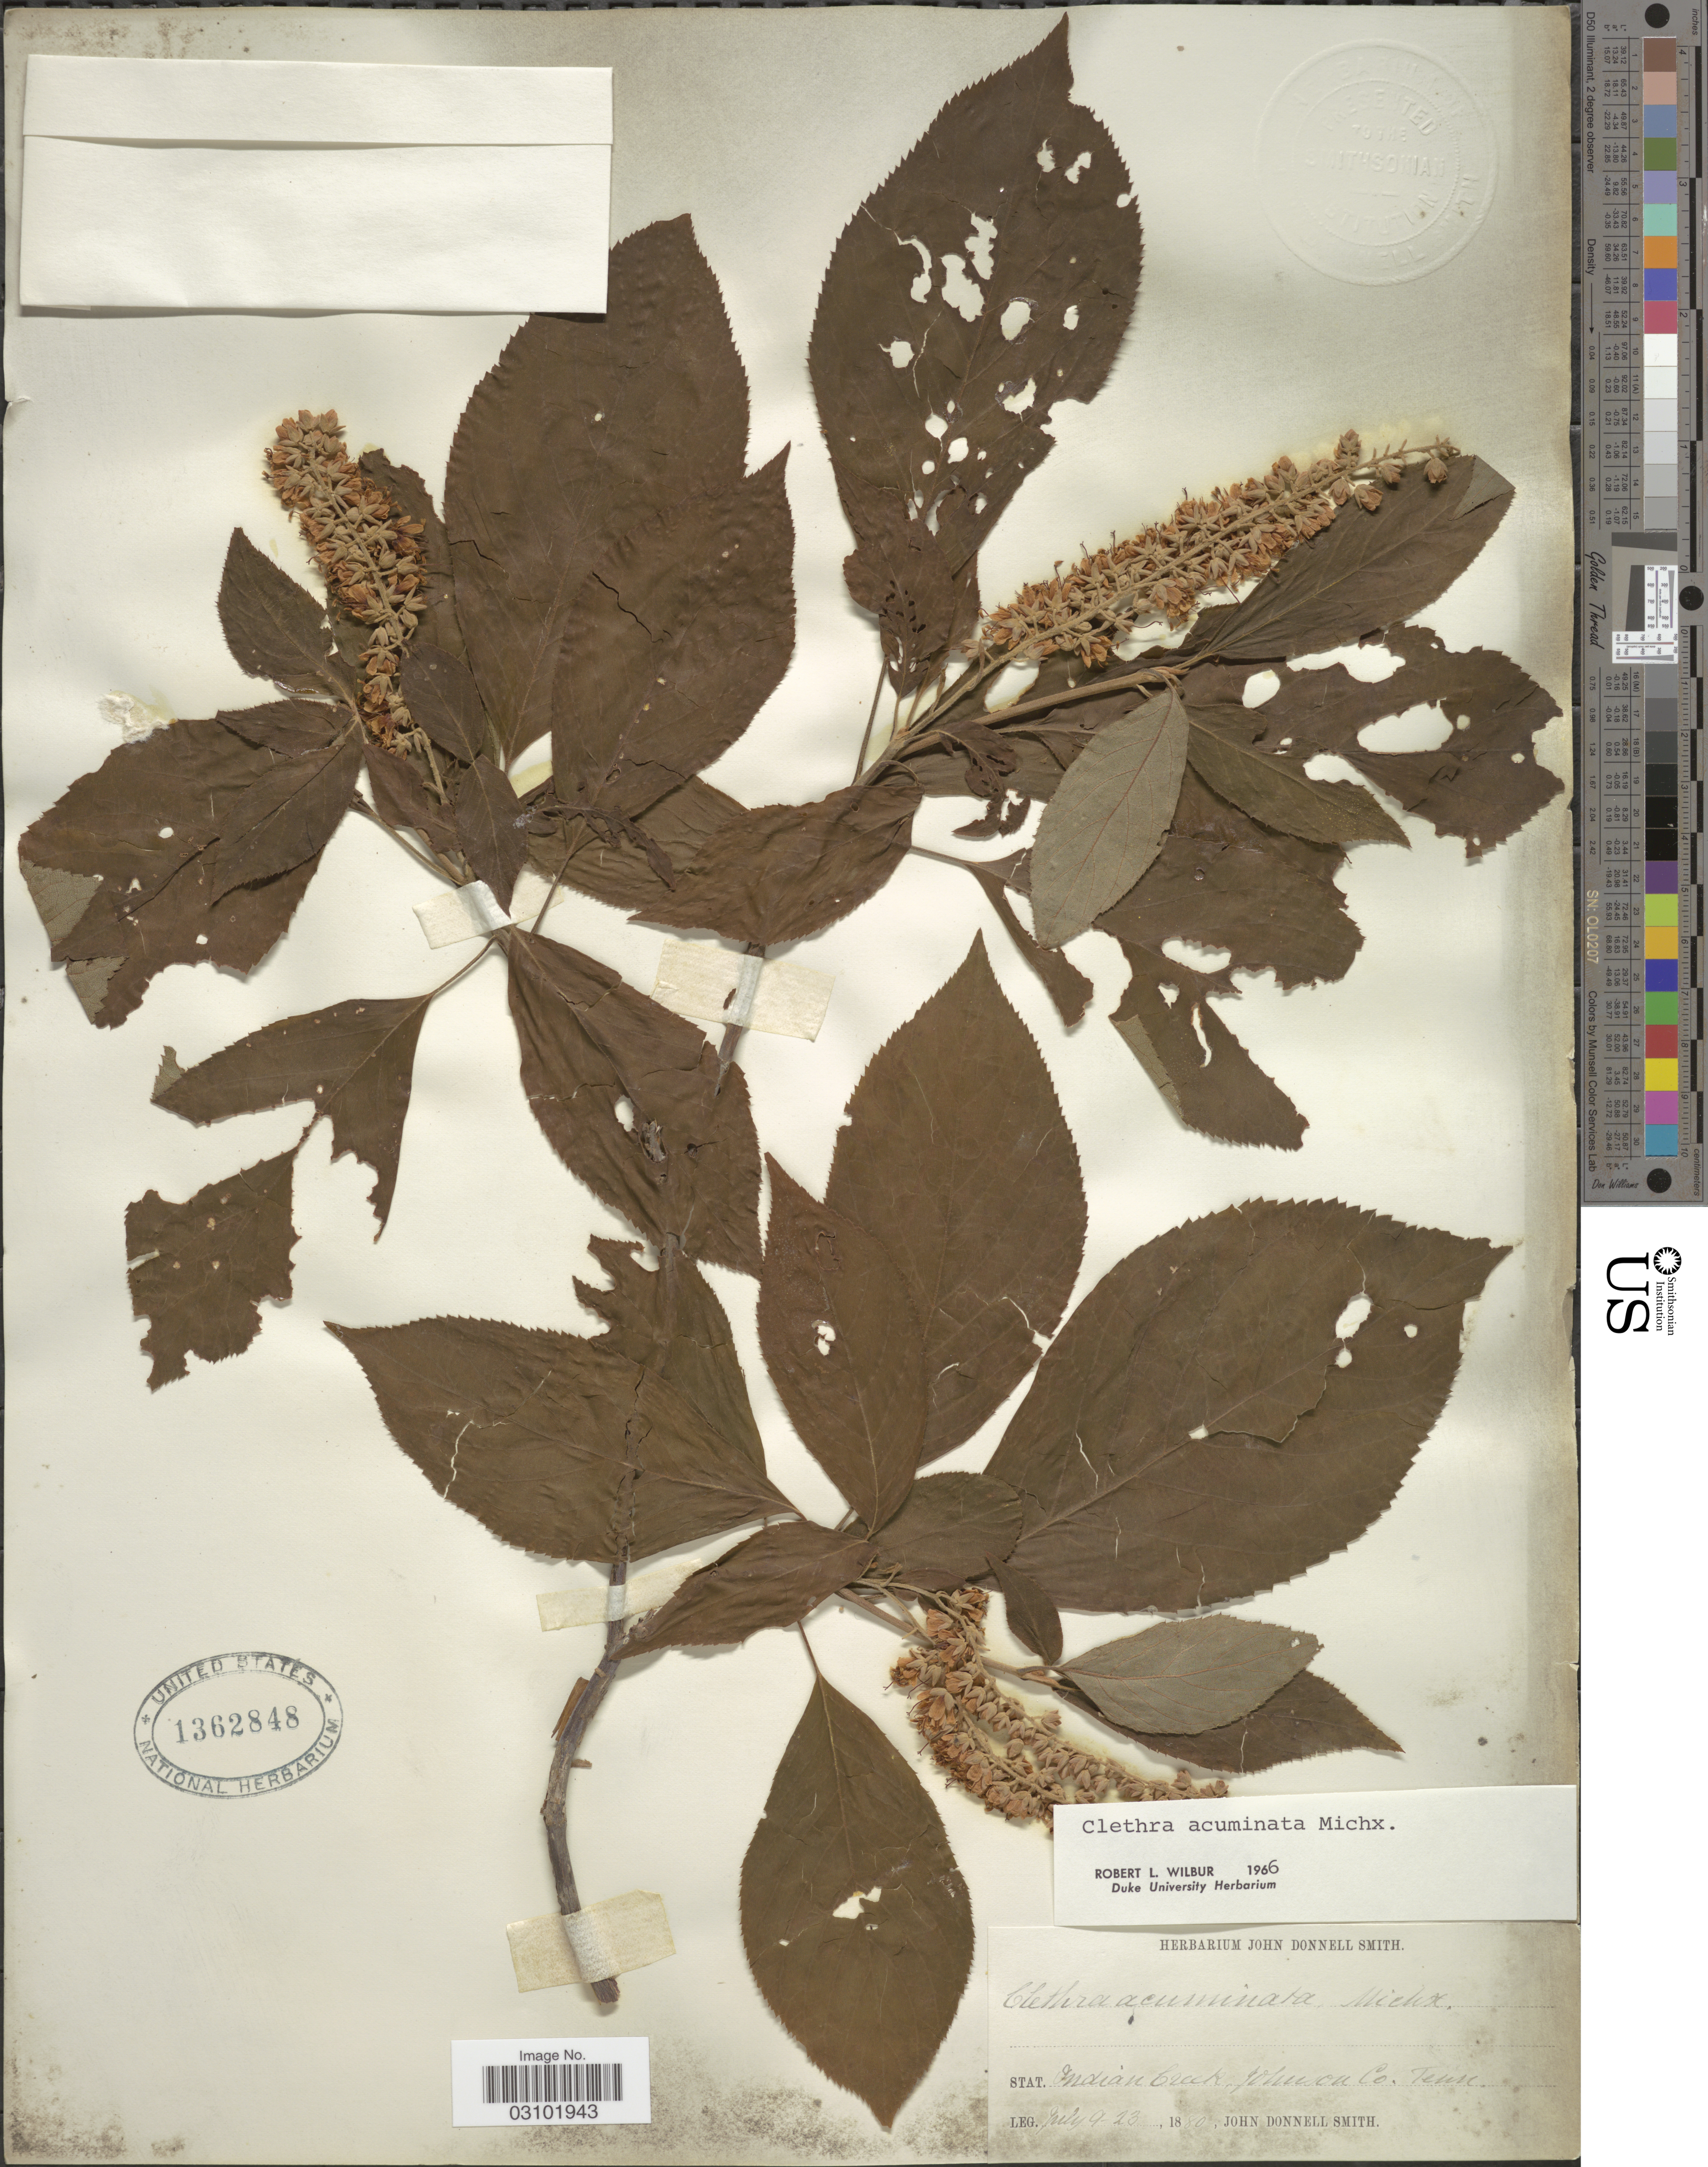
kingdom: Plantae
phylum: Tracheophyta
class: Magnoliopsida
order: Ericales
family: Clethraceae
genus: Clethra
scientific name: Clethra acuminata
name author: Michx.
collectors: J. Donnell Smith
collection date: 1880-07-09/1880-07-23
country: United States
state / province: Tennessee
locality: Stat. Indian Creek, Johnson Co.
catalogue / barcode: US 1362848